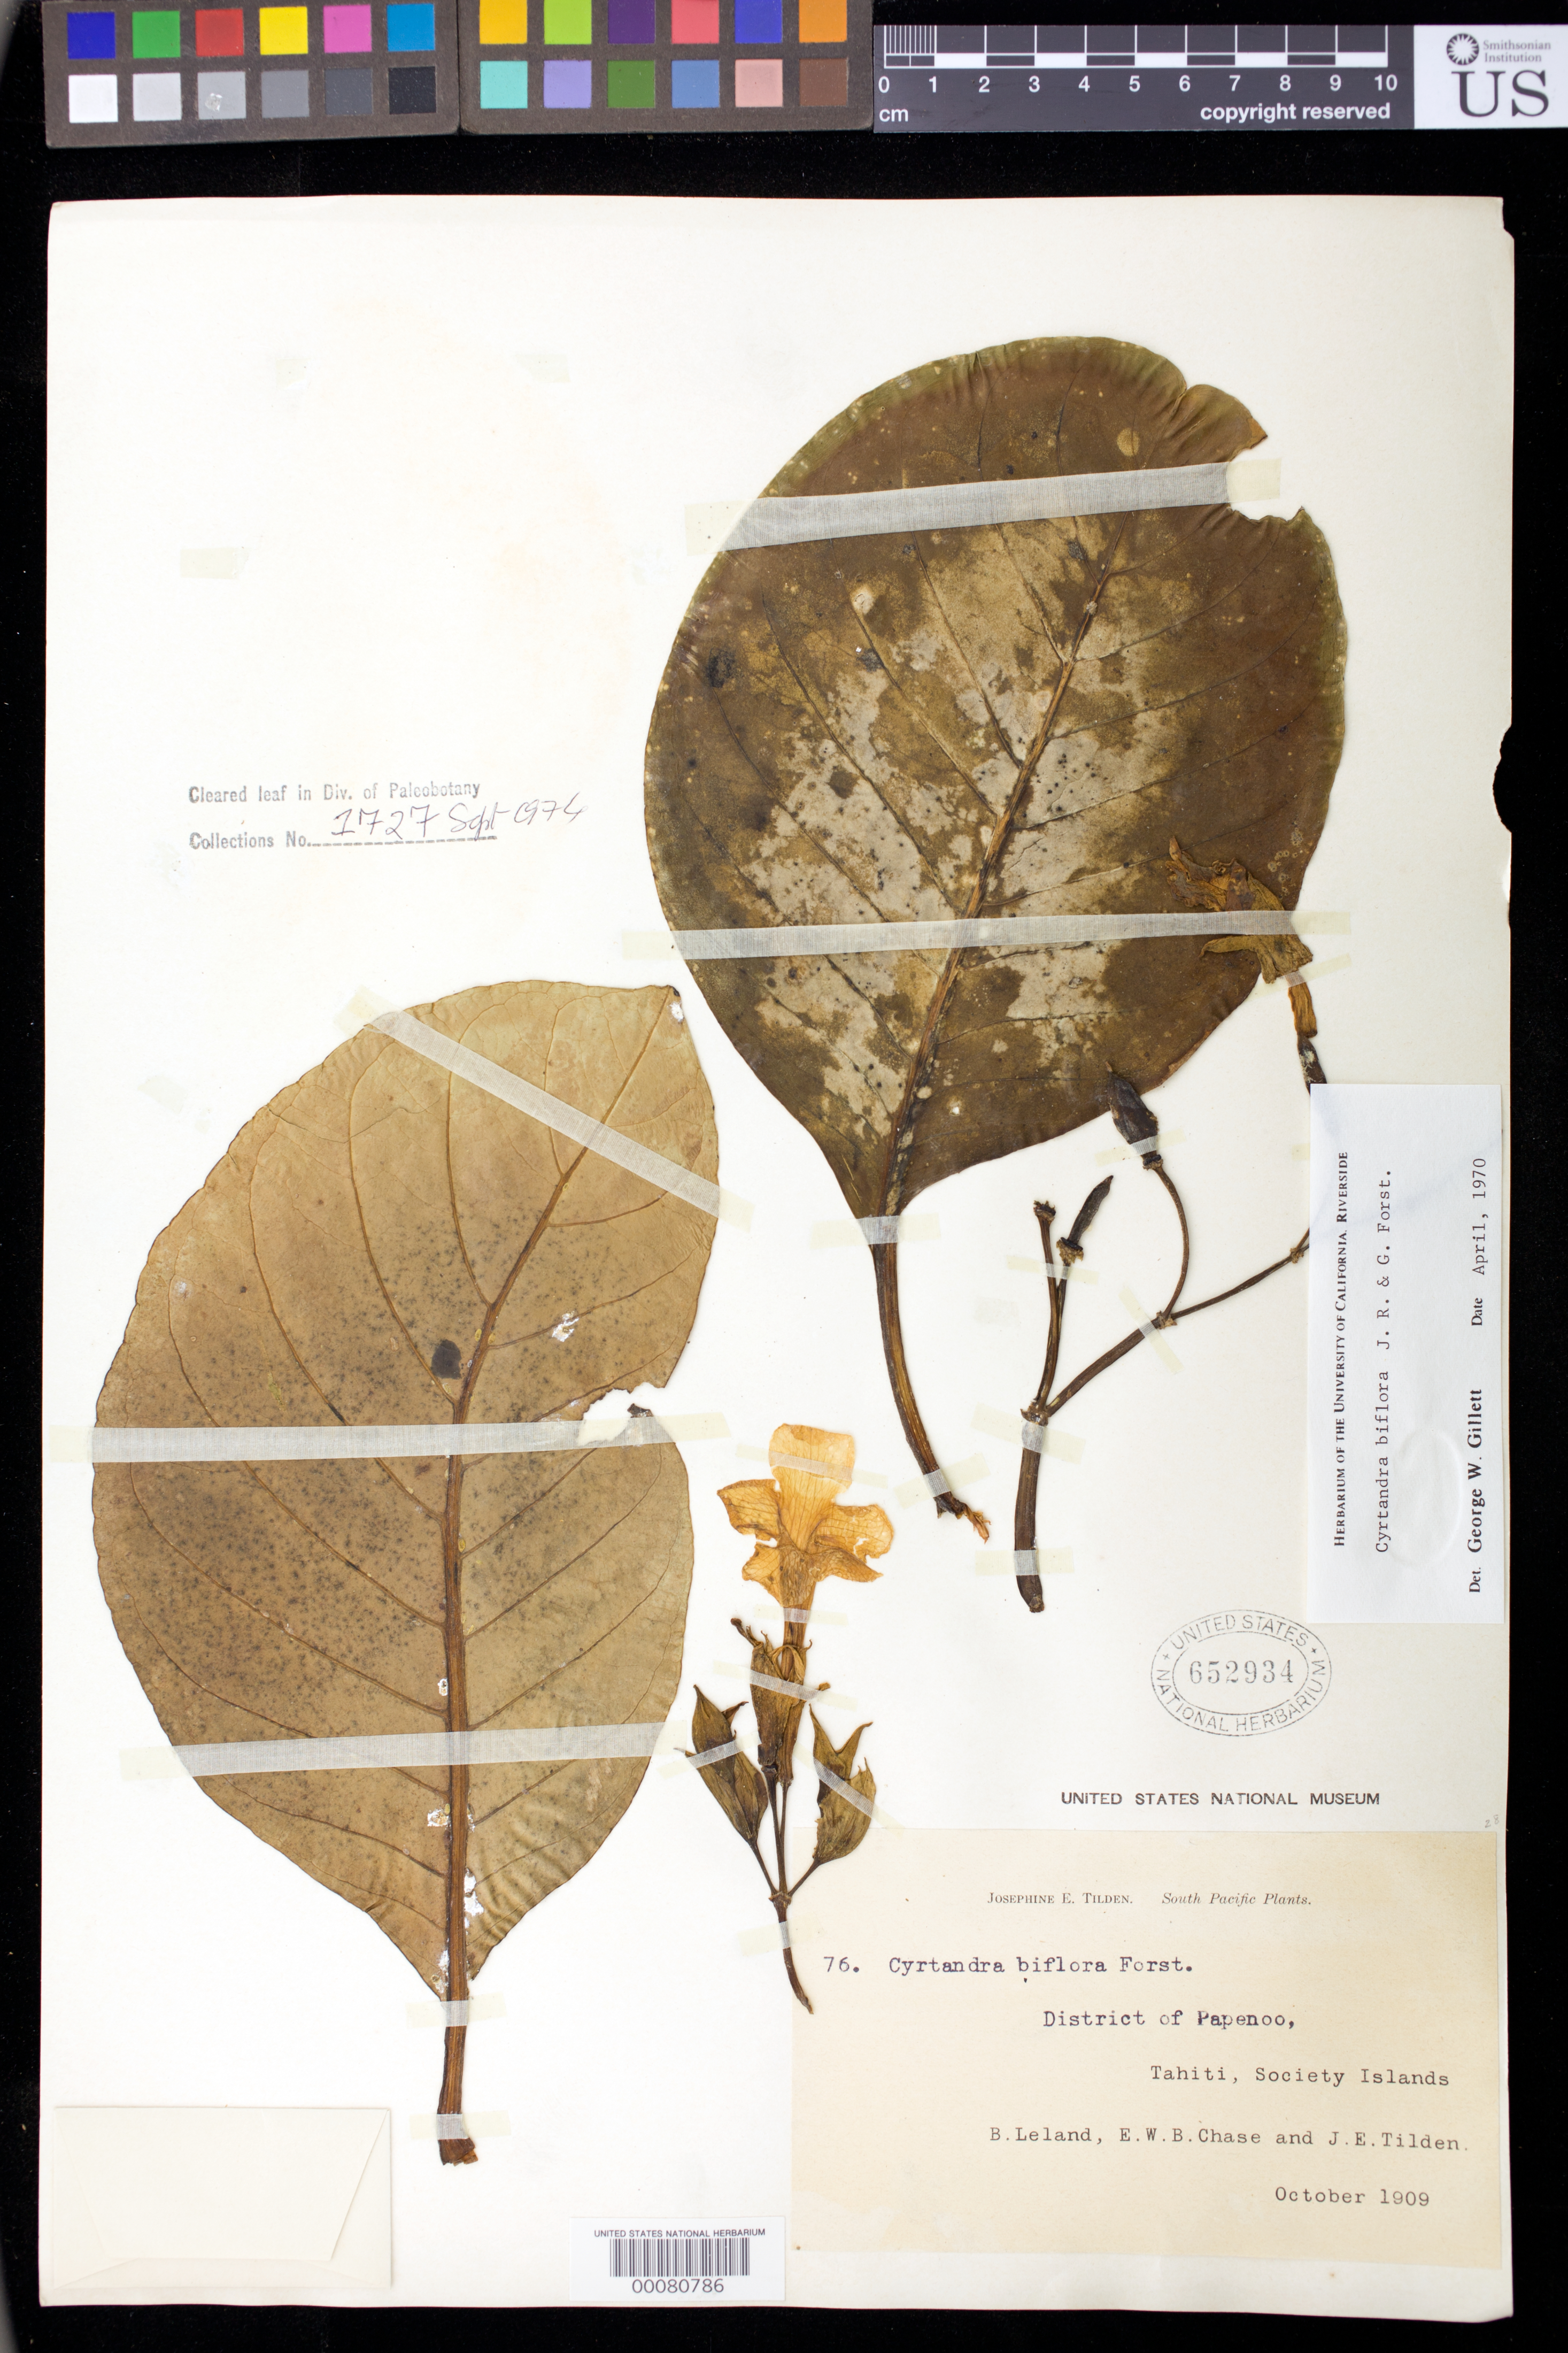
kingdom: Plantae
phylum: Tracheophyta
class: Magnoliopsida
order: Lamiales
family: Gesneriaceae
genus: Cyrtandra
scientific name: Cyrtandra biflora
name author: Hook. & Arn.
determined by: Gillett, G. W.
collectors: B. Leland & et al.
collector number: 76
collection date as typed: Oct 1909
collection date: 1909-10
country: French Polynesia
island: Tahiti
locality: Dist of Papenoo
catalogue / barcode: US 652934